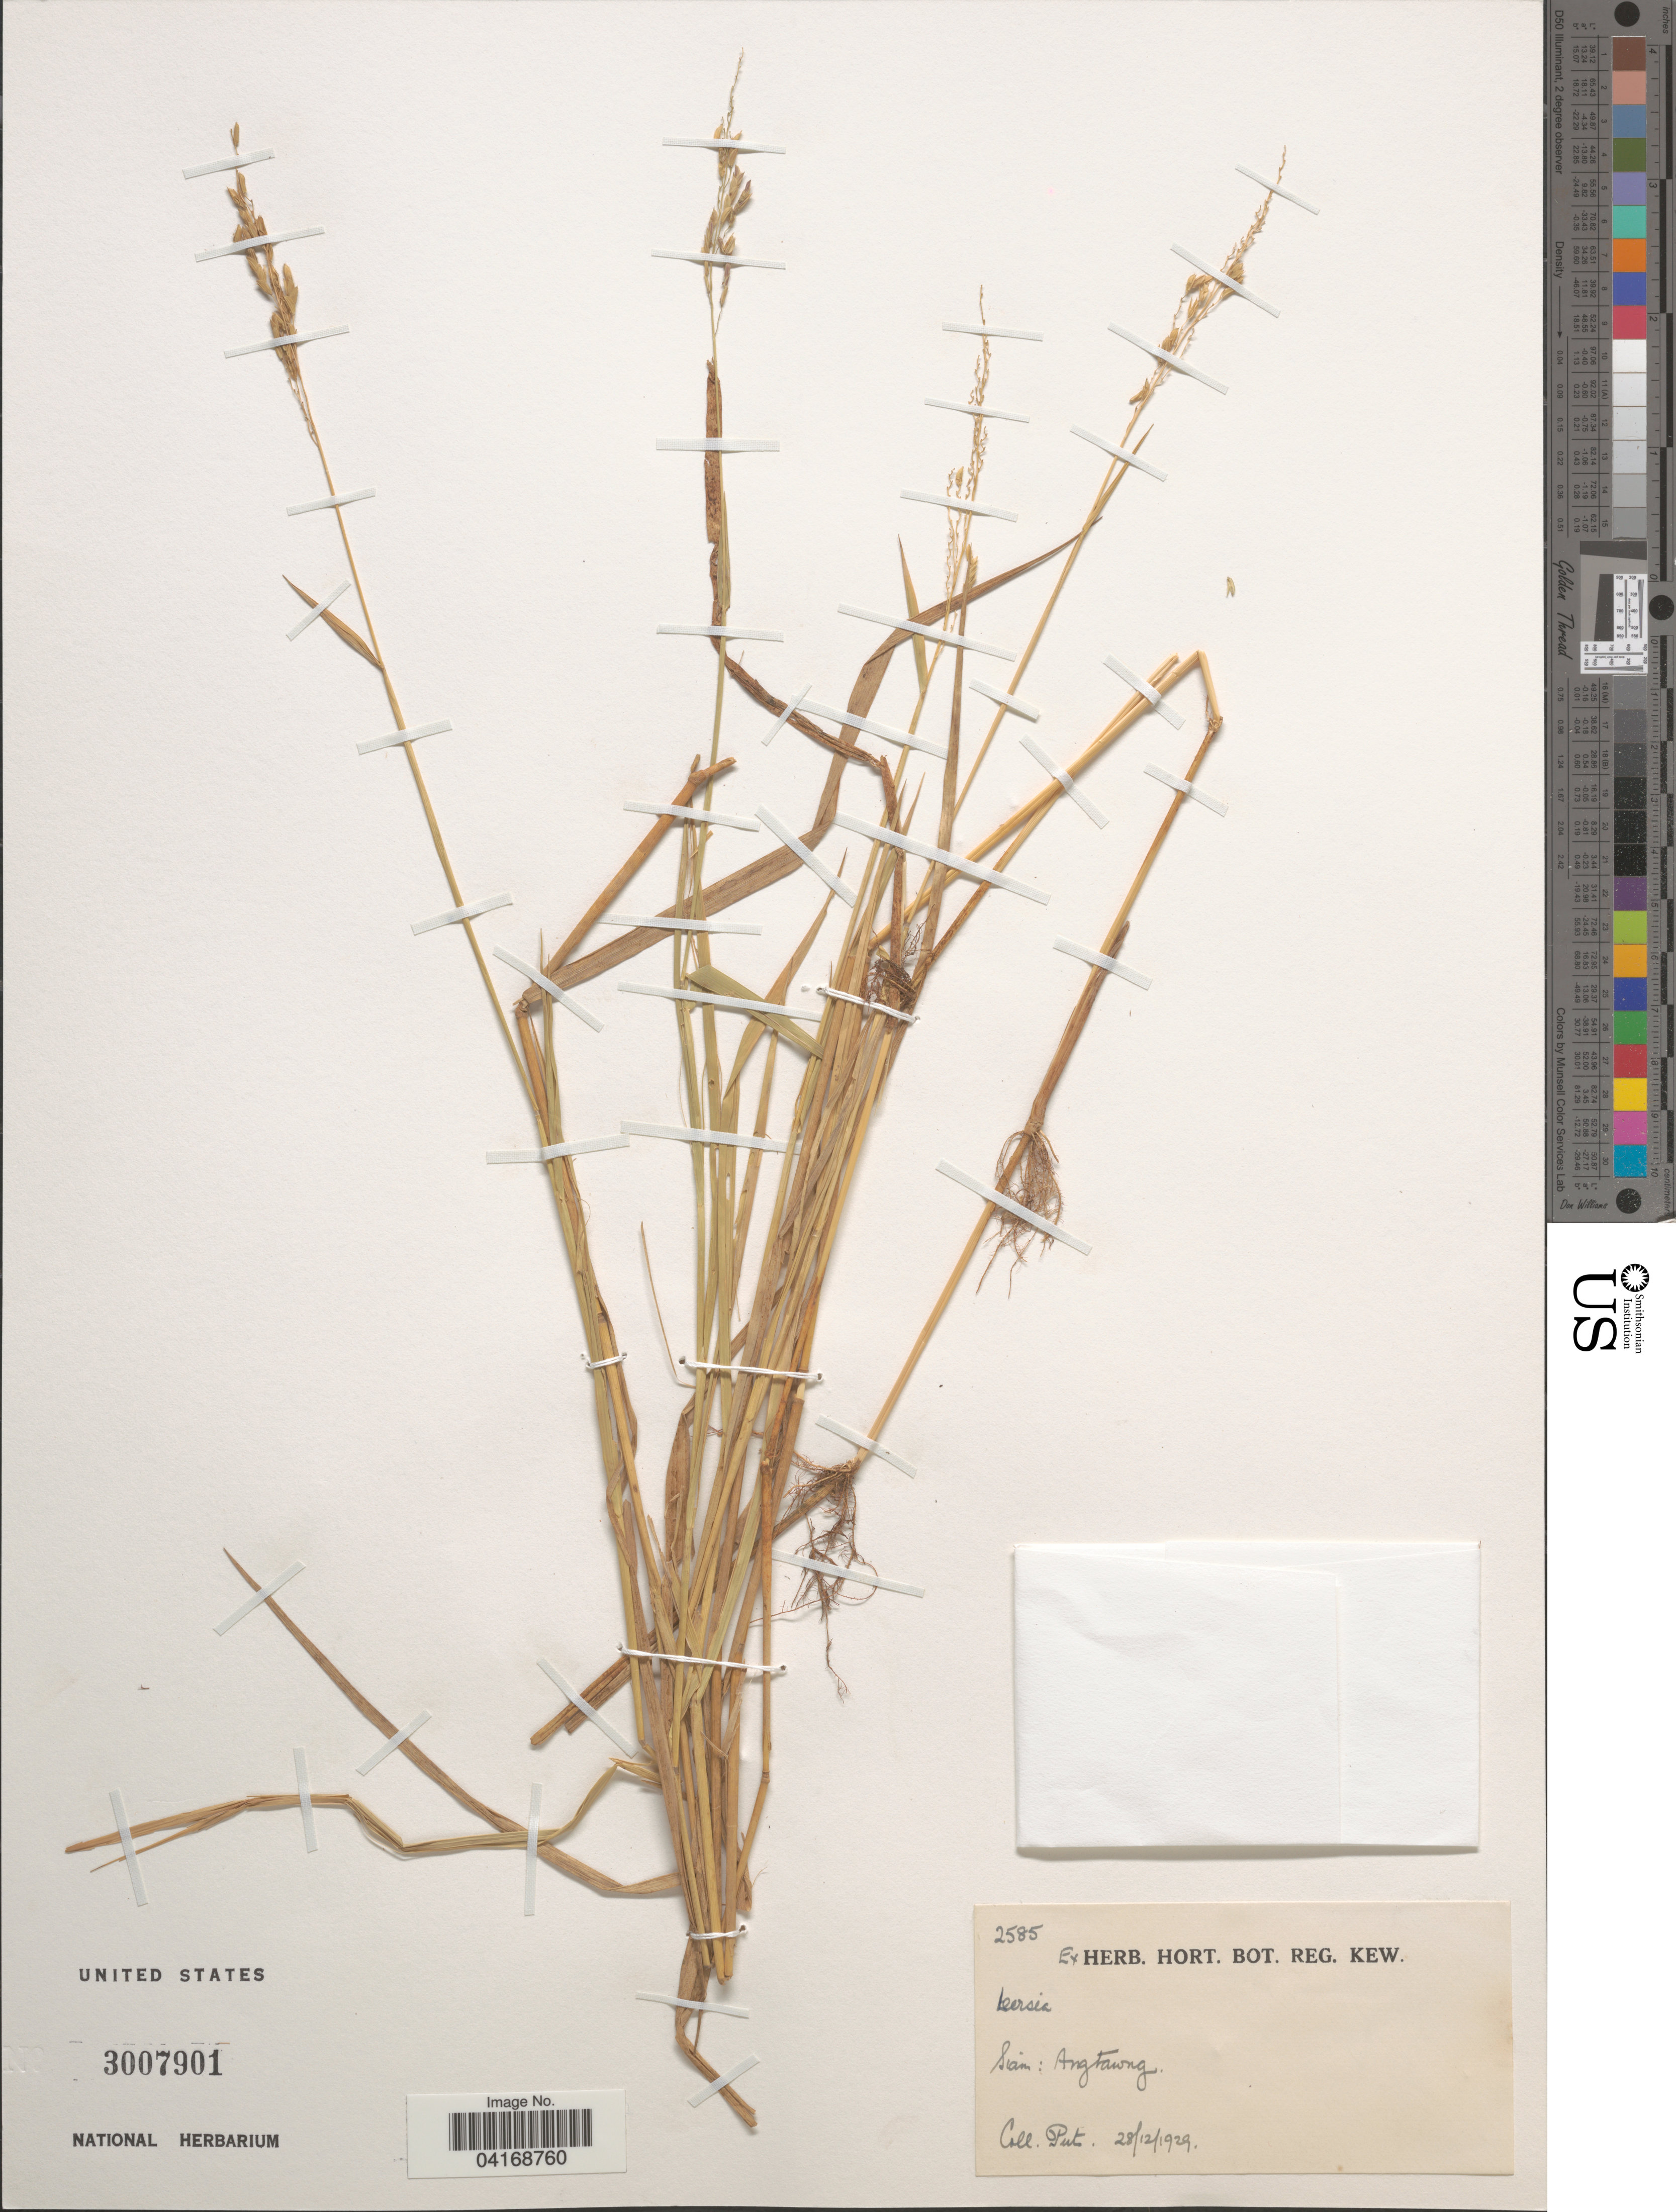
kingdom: Plantae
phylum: Tracheophyta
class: Liliopsida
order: Poales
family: Poaceae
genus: Leersia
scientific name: Leersia sp.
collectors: -. Put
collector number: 2585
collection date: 1929-12-28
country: Thailand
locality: Siam: Angtawng.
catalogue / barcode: US 3007901